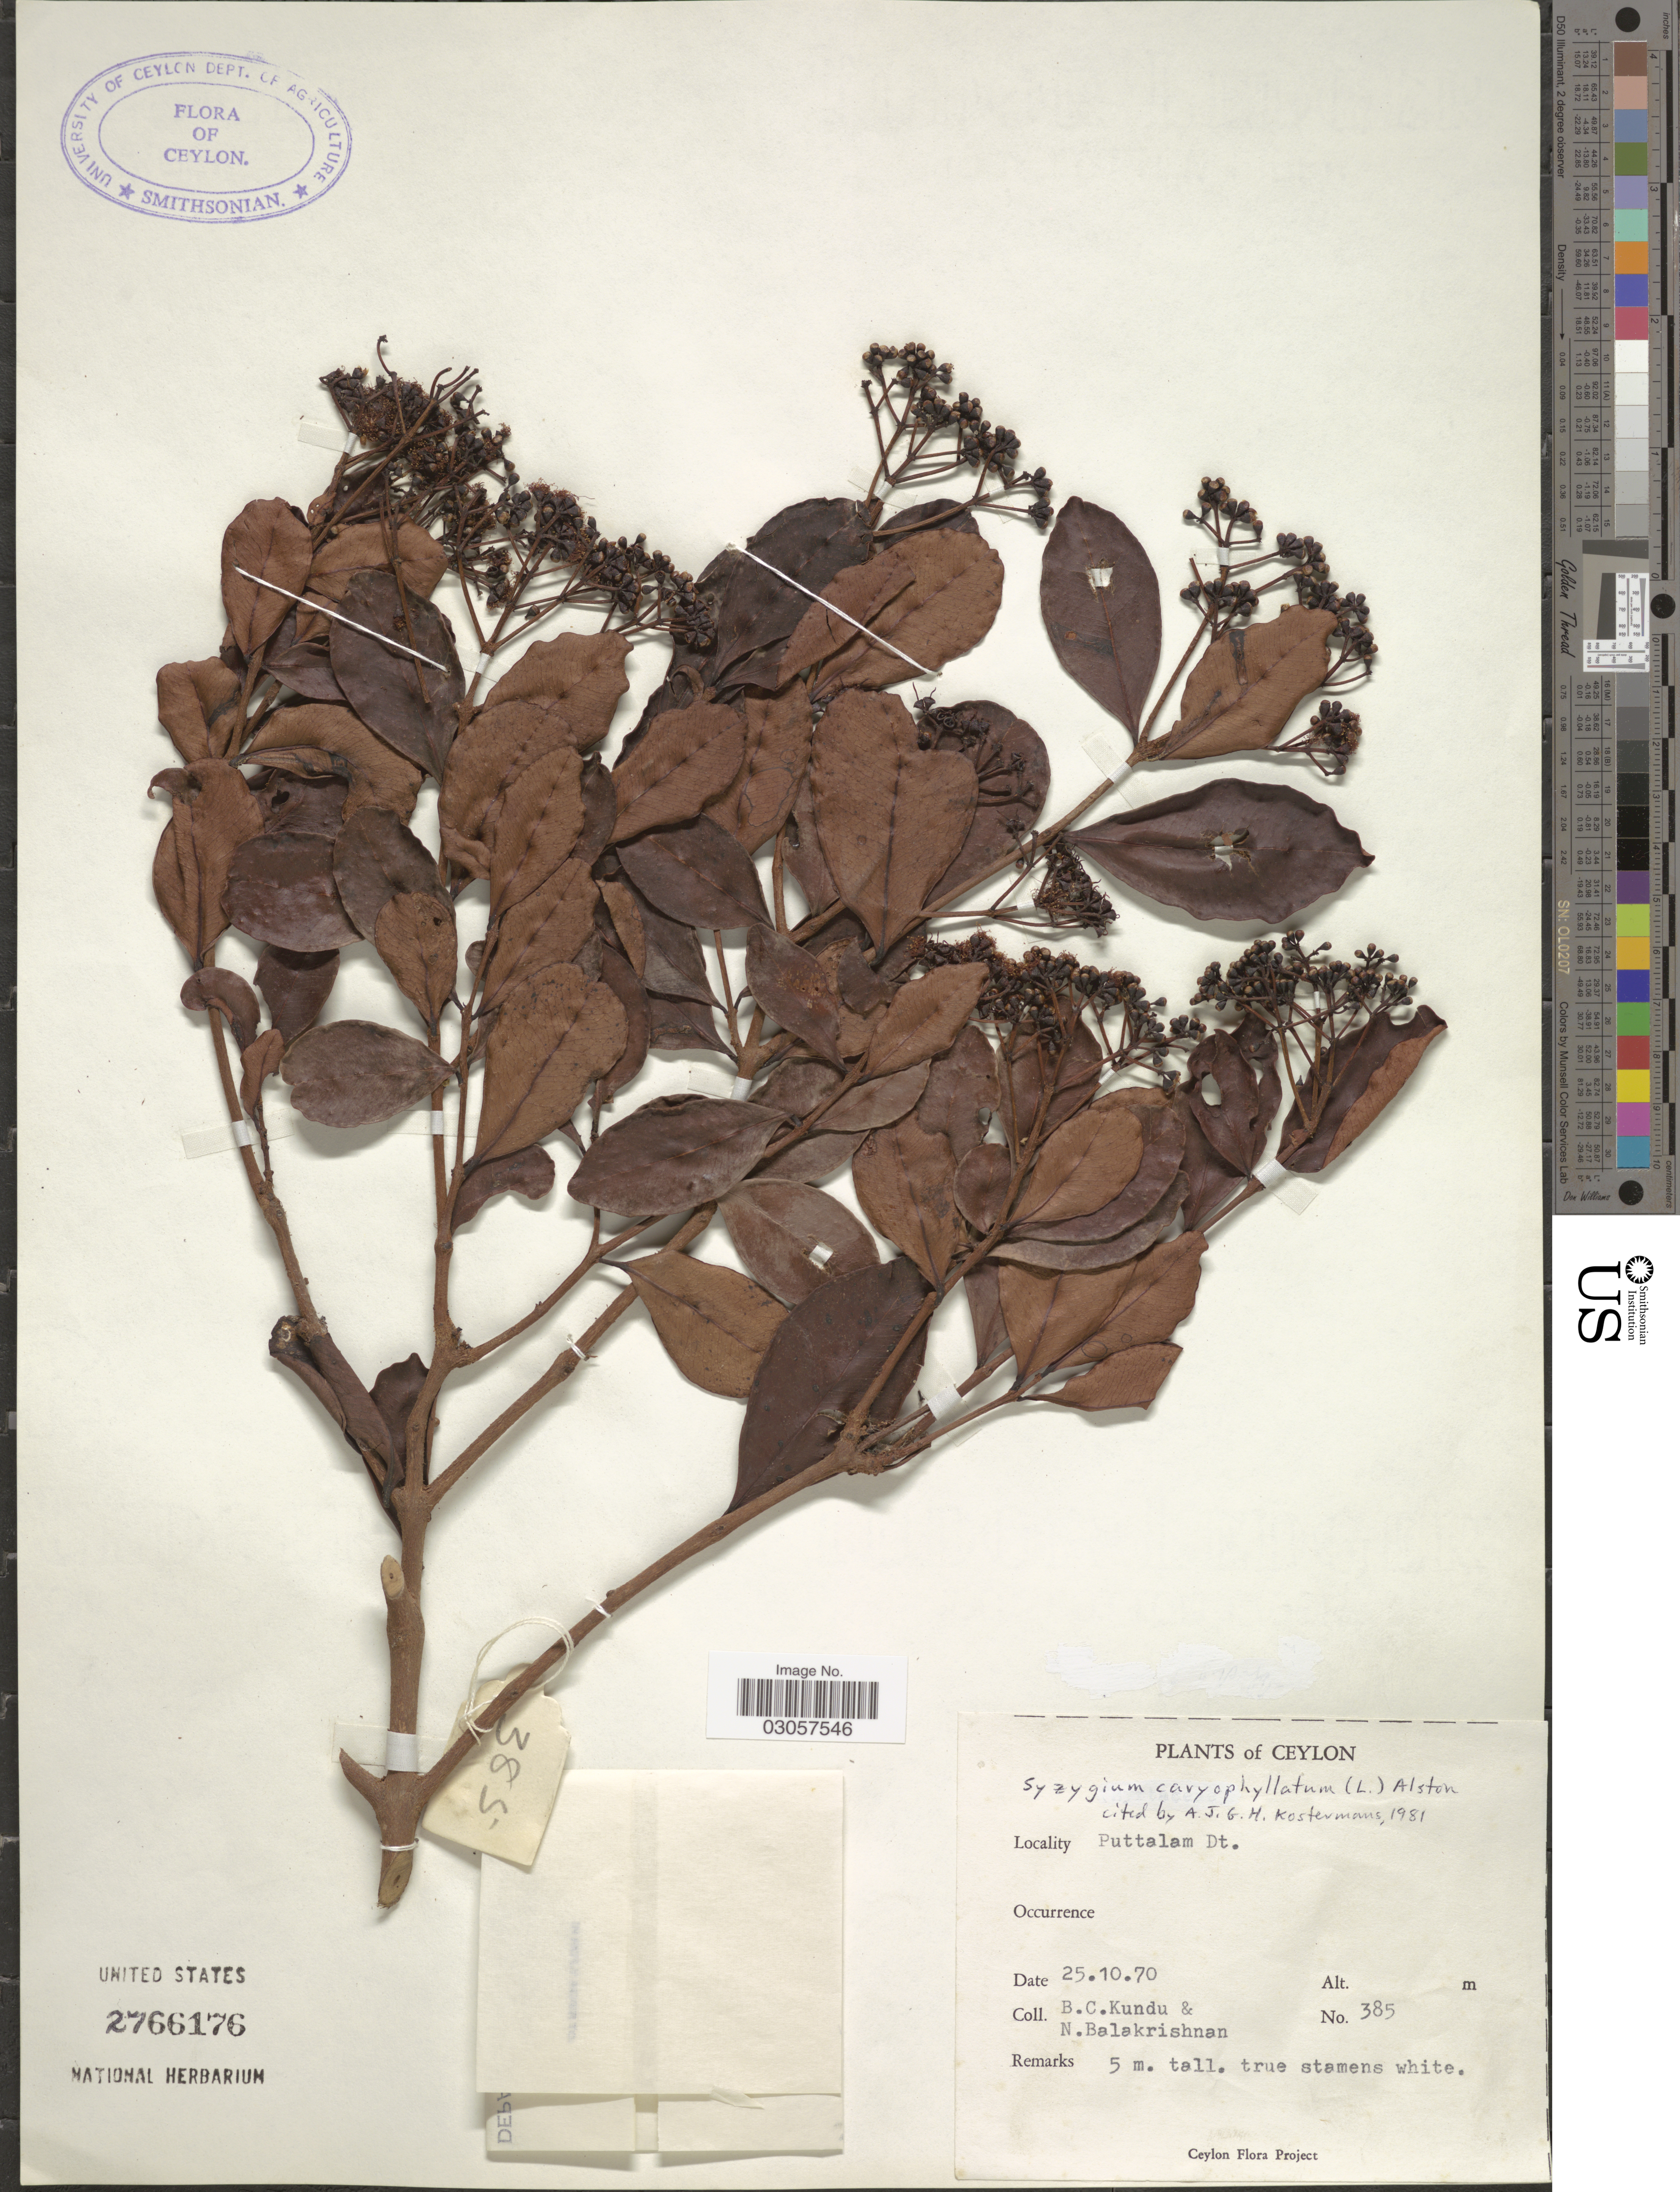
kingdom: Plantae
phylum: Tracheophyta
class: Magnoliopsida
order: Myrtales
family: Myrtaceae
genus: Syzygium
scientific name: Syzygium caryophyllatum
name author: (L.) Alston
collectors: B. C. Kundu & N. Balakrishnan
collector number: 385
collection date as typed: Transcribed d/m/y: 25/10/70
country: Sri Lanka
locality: Ceylon, Puttalam Dt.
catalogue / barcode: US 2766176